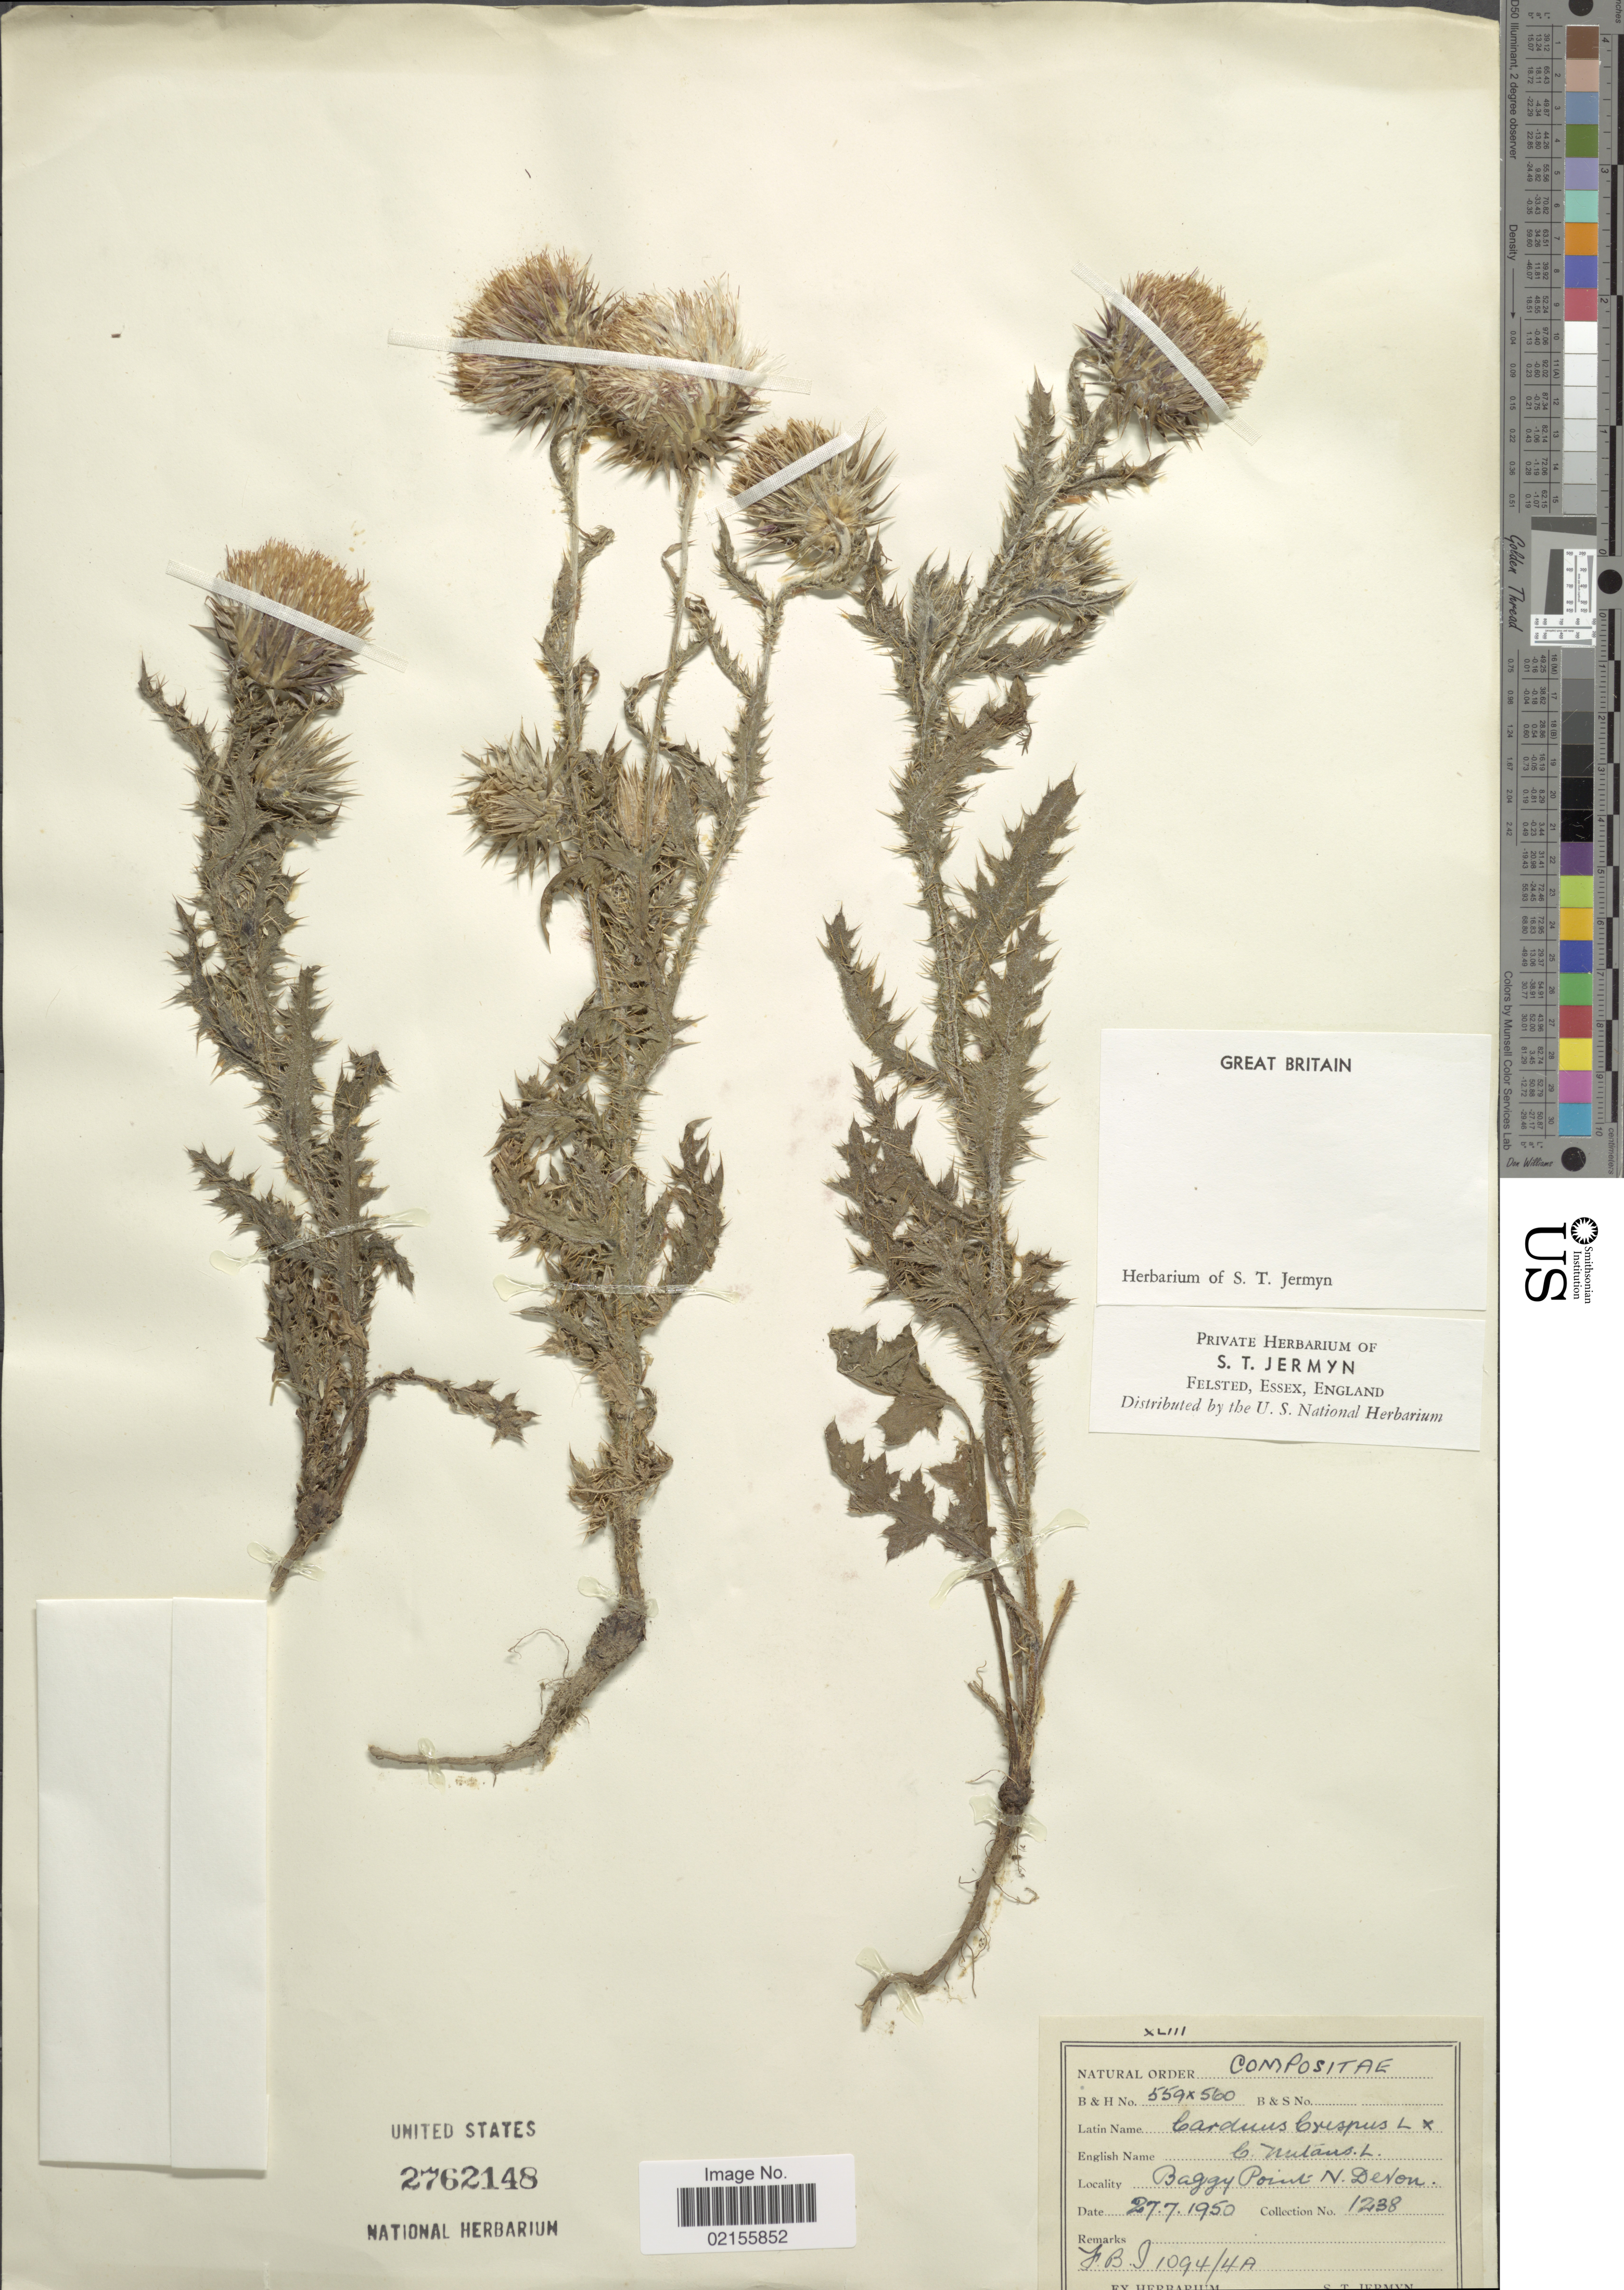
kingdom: Plantae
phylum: Tracheophyta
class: Magnoliopsida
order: Asterales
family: Asteraceae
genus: Carduus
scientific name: Carduus crispus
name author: L.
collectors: S. Jermyn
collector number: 1238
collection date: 1950-07-27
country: United Kingdom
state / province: England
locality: Boggy Point N Devon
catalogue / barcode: US 2762148